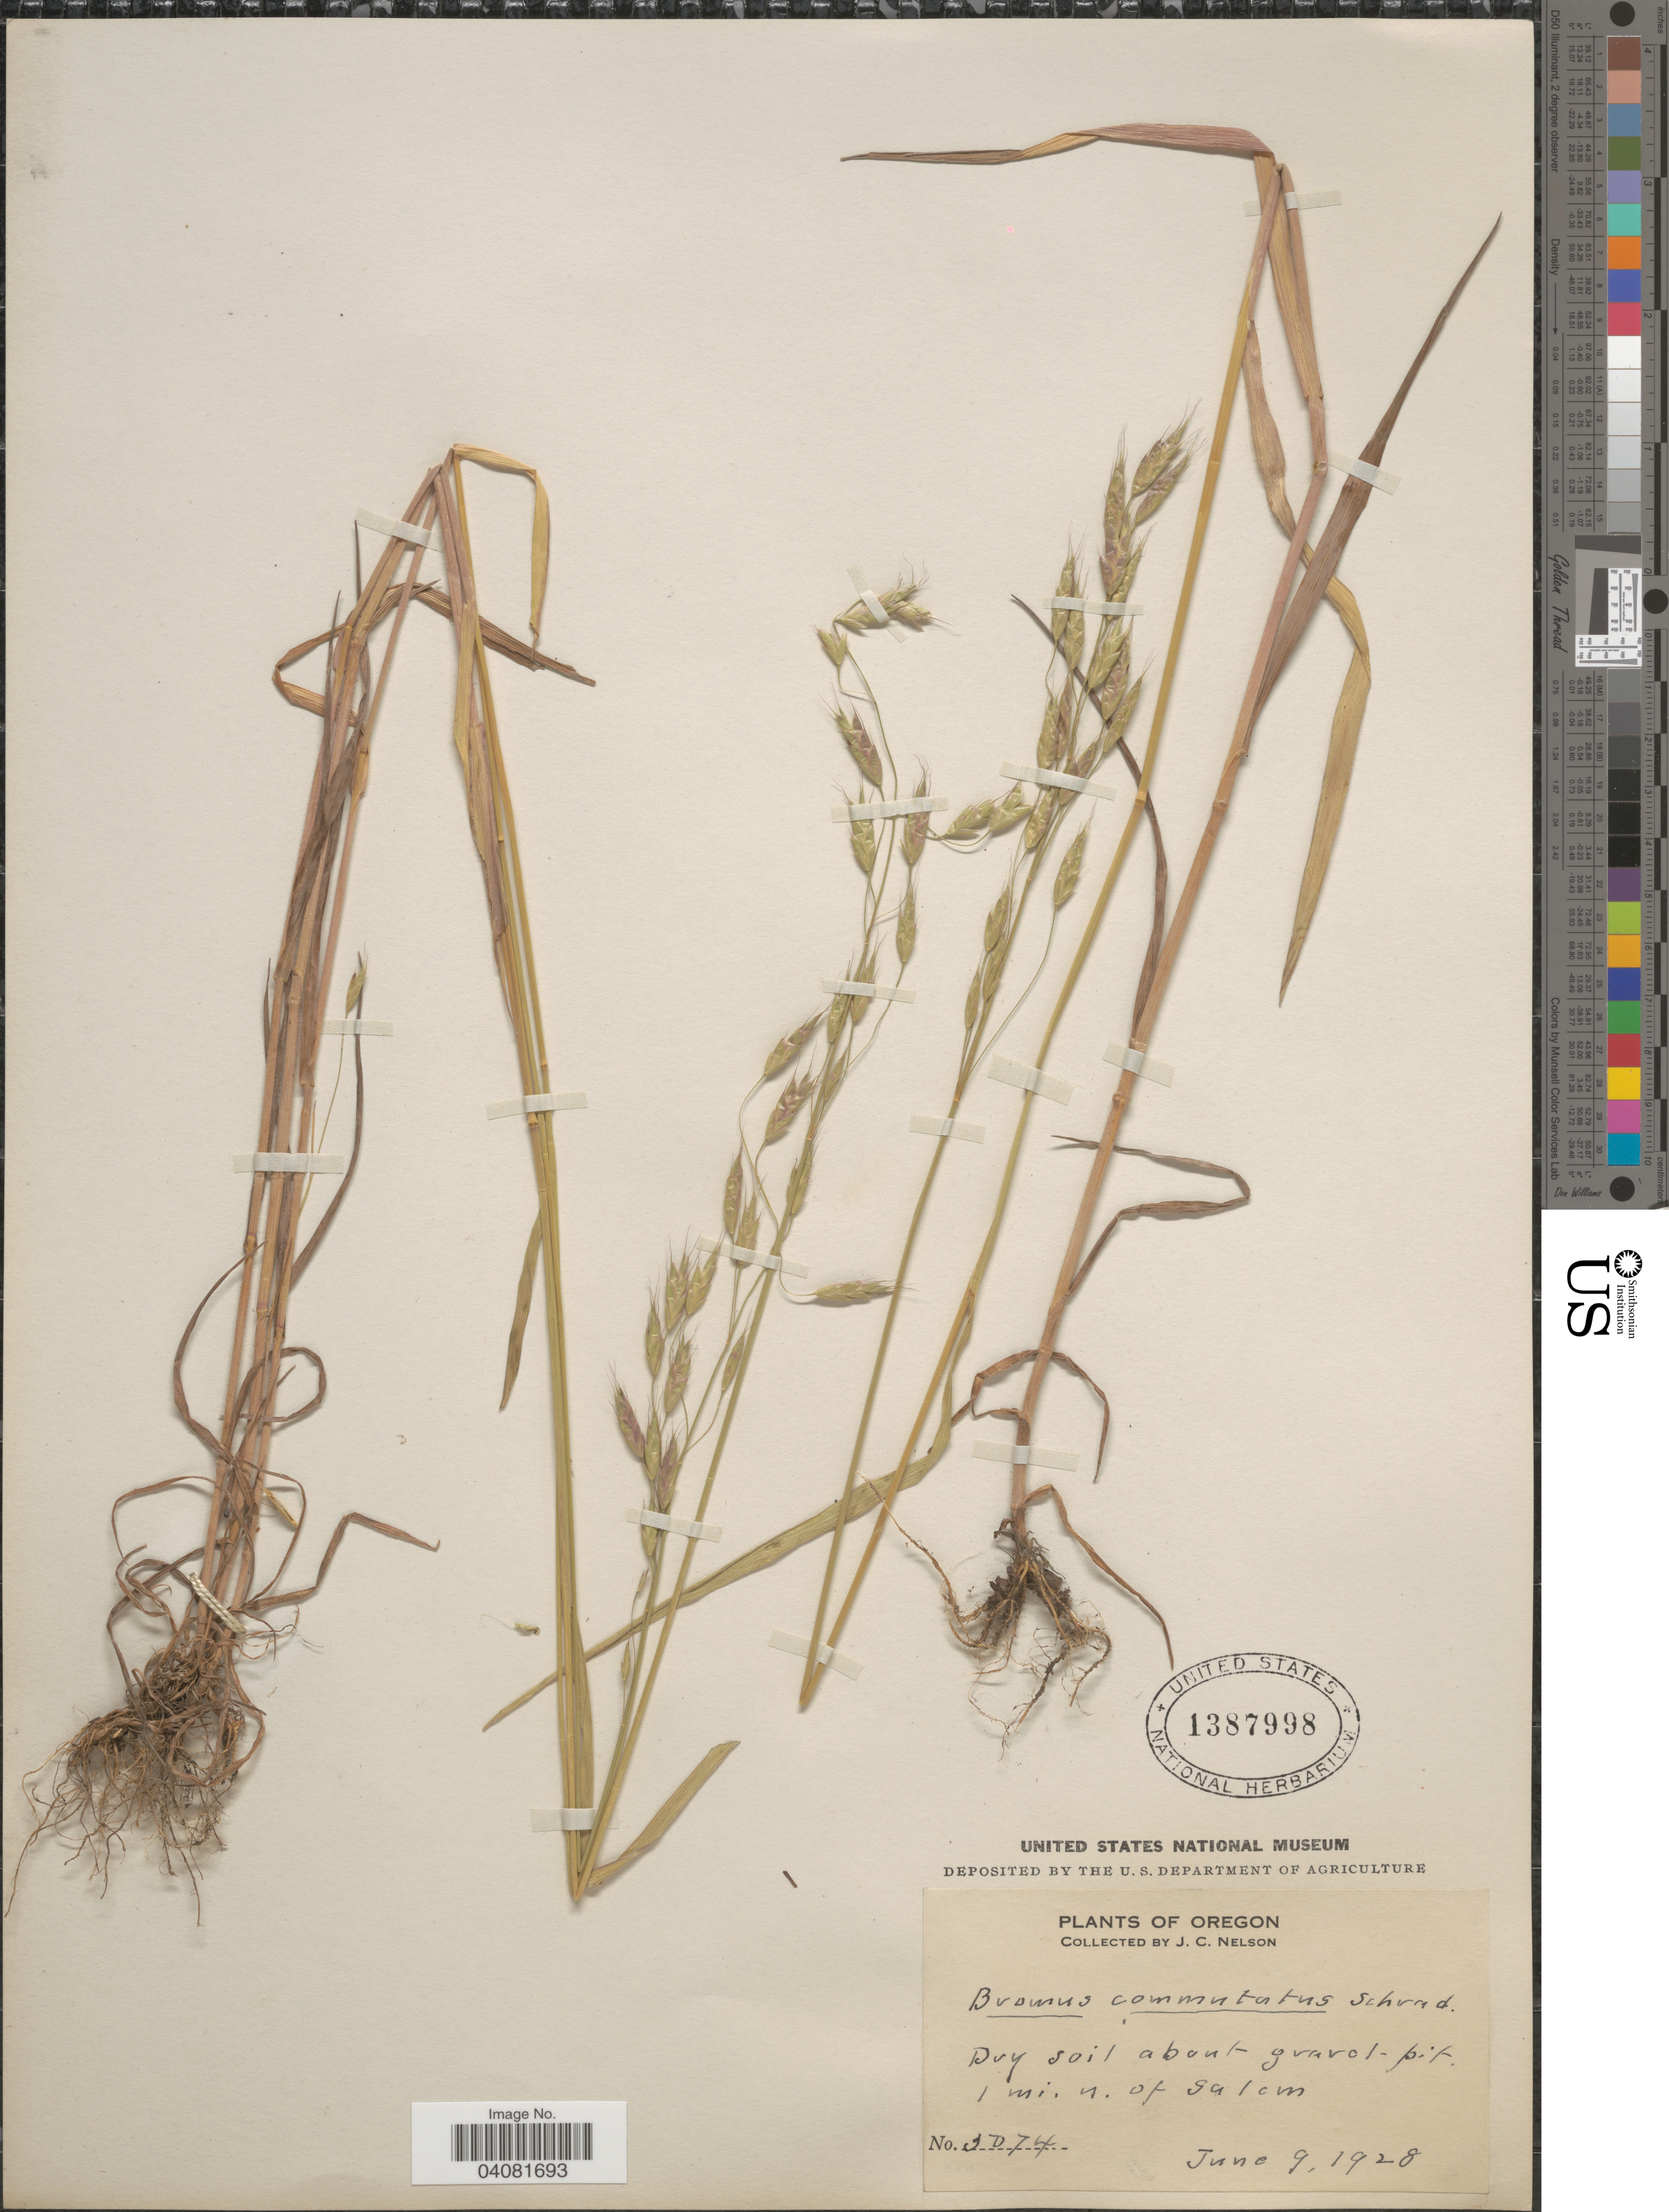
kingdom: Plantae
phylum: Tracheophyta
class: Liliopsida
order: Poales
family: Poaceae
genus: Bromus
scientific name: Bromus commutatus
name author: Schrad.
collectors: J. C. Nelson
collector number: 5074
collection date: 1928-06-09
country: United States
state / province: Oregon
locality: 1 mi. n. of Salem.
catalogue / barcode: US 1387998